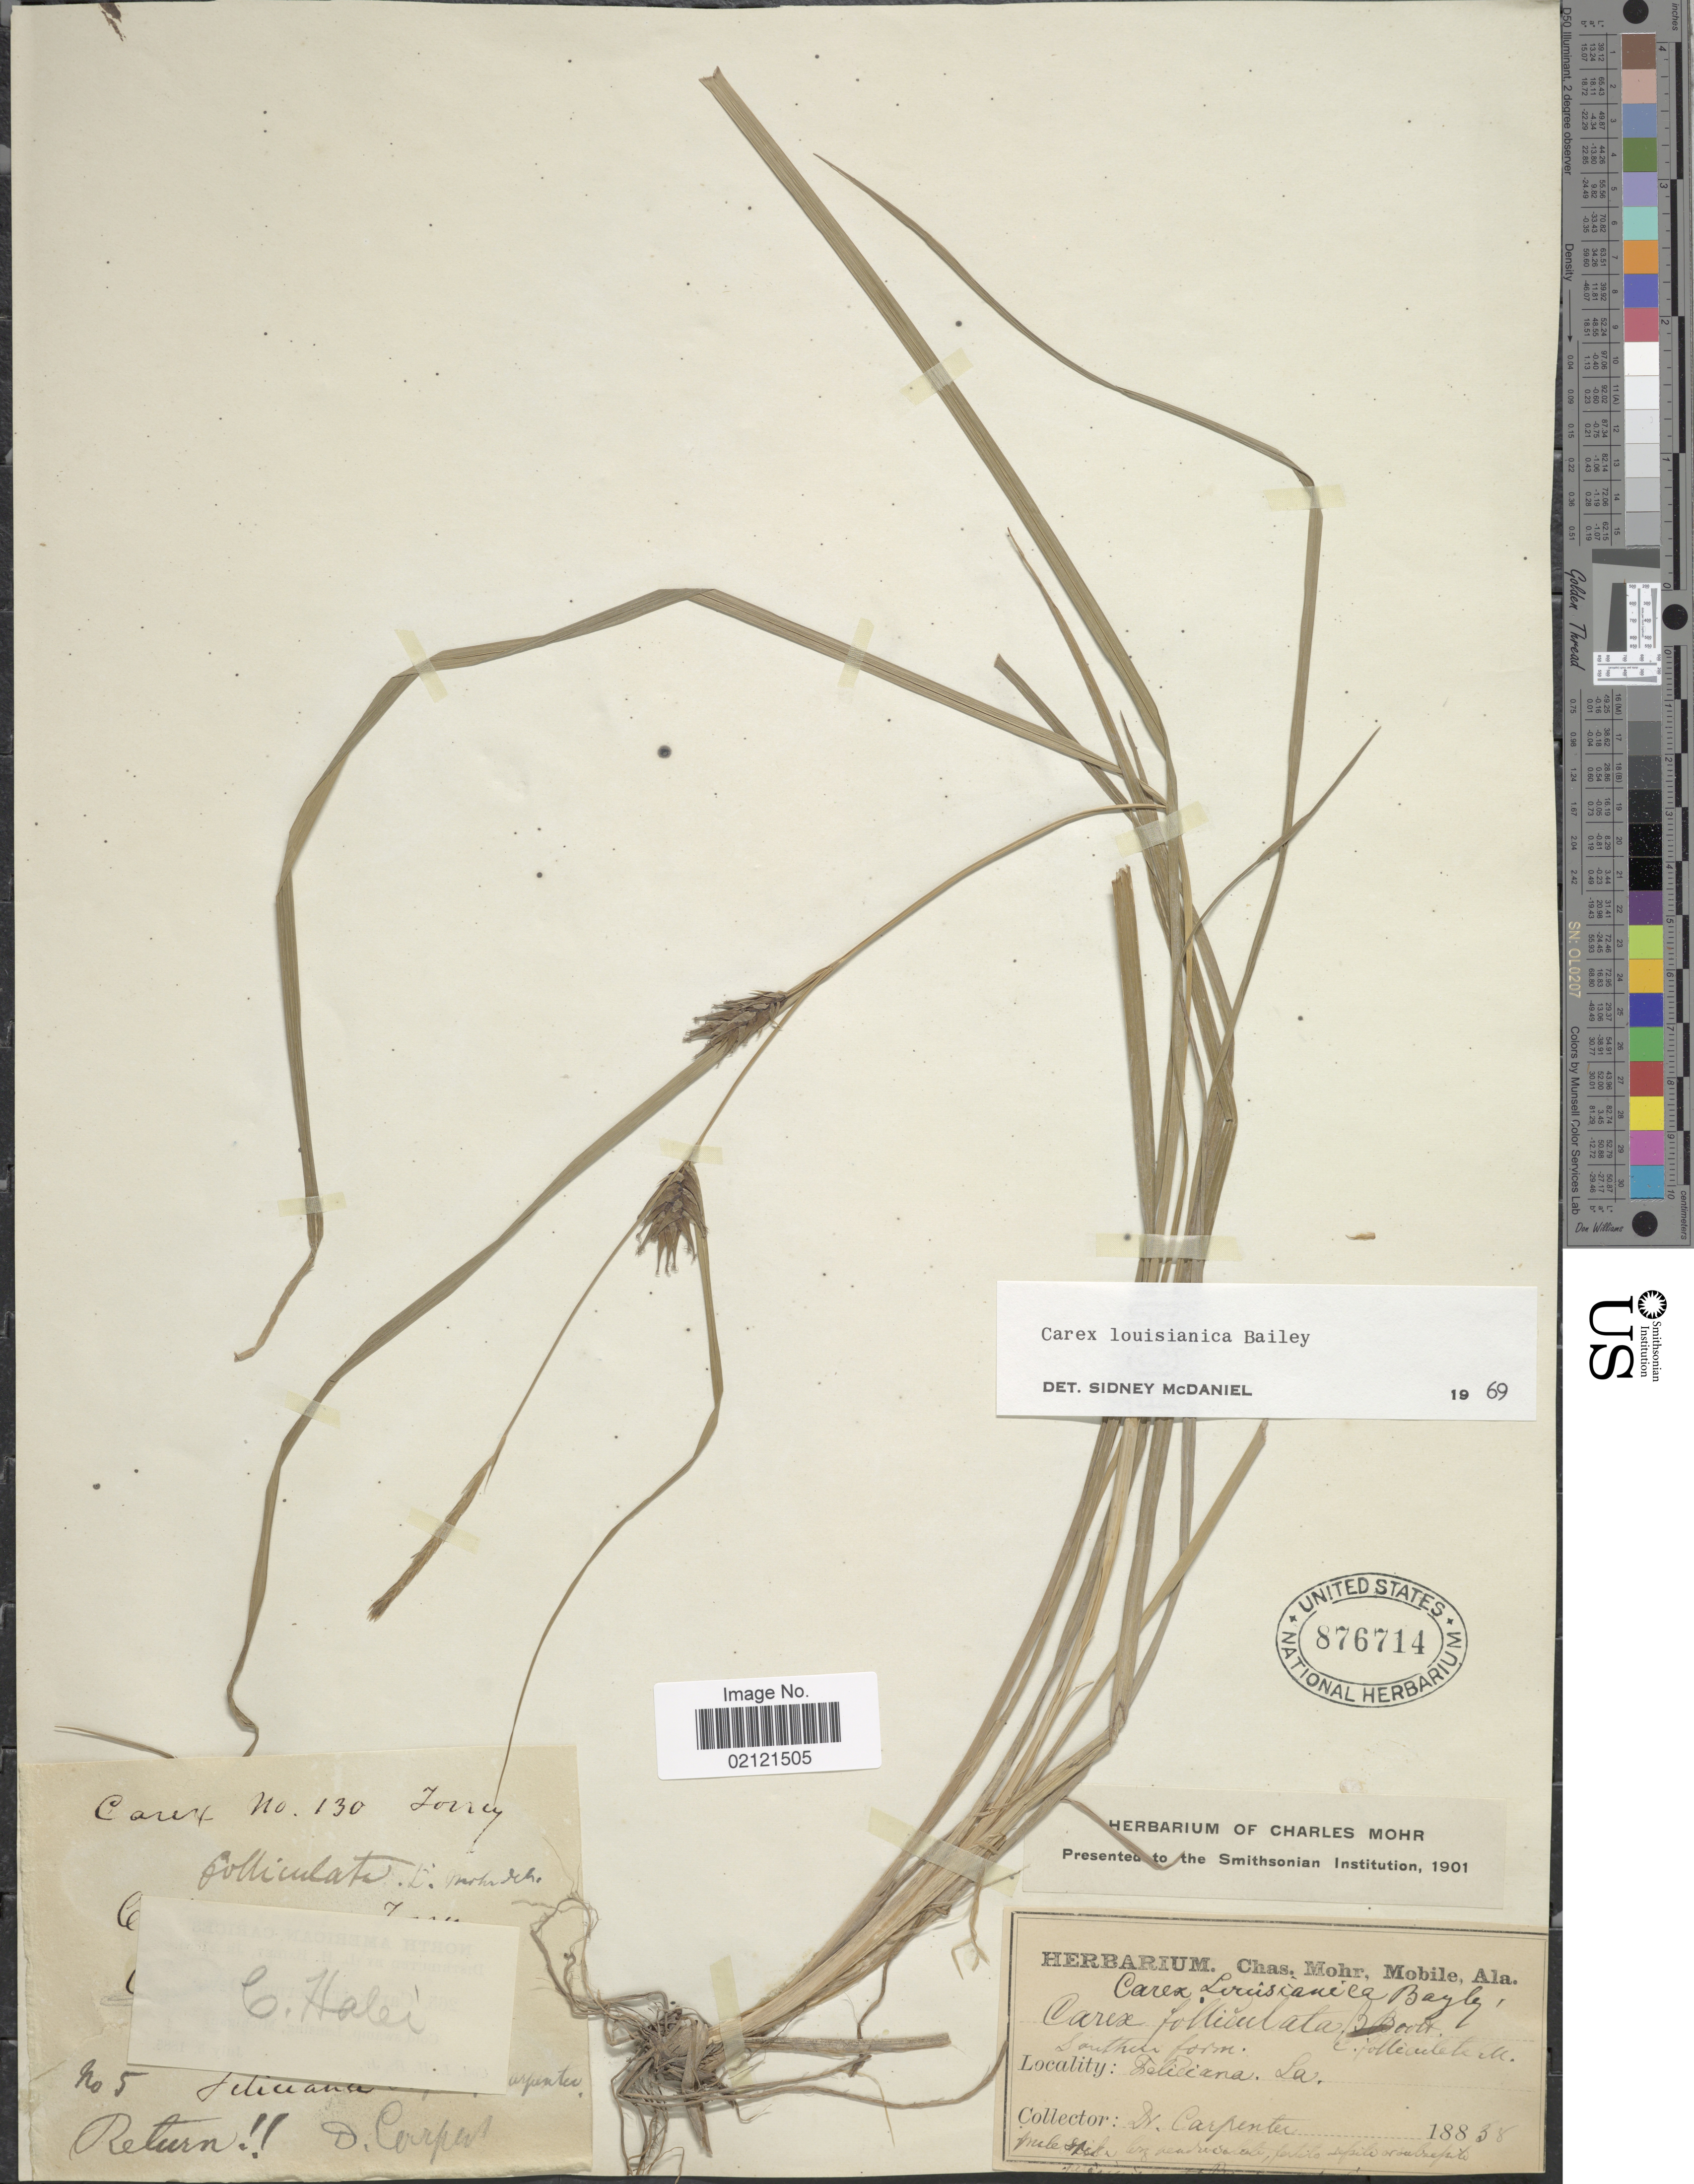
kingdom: Plantae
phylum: Tracheophyta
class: Liliopsida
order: Poales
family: Cyperaceae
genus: Carex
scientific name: Carex louisianica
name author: L.H. Bailey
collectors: -. Carpenter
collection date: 1838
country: United States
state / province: Louisiana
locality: Feliciana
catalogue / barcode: US 876714